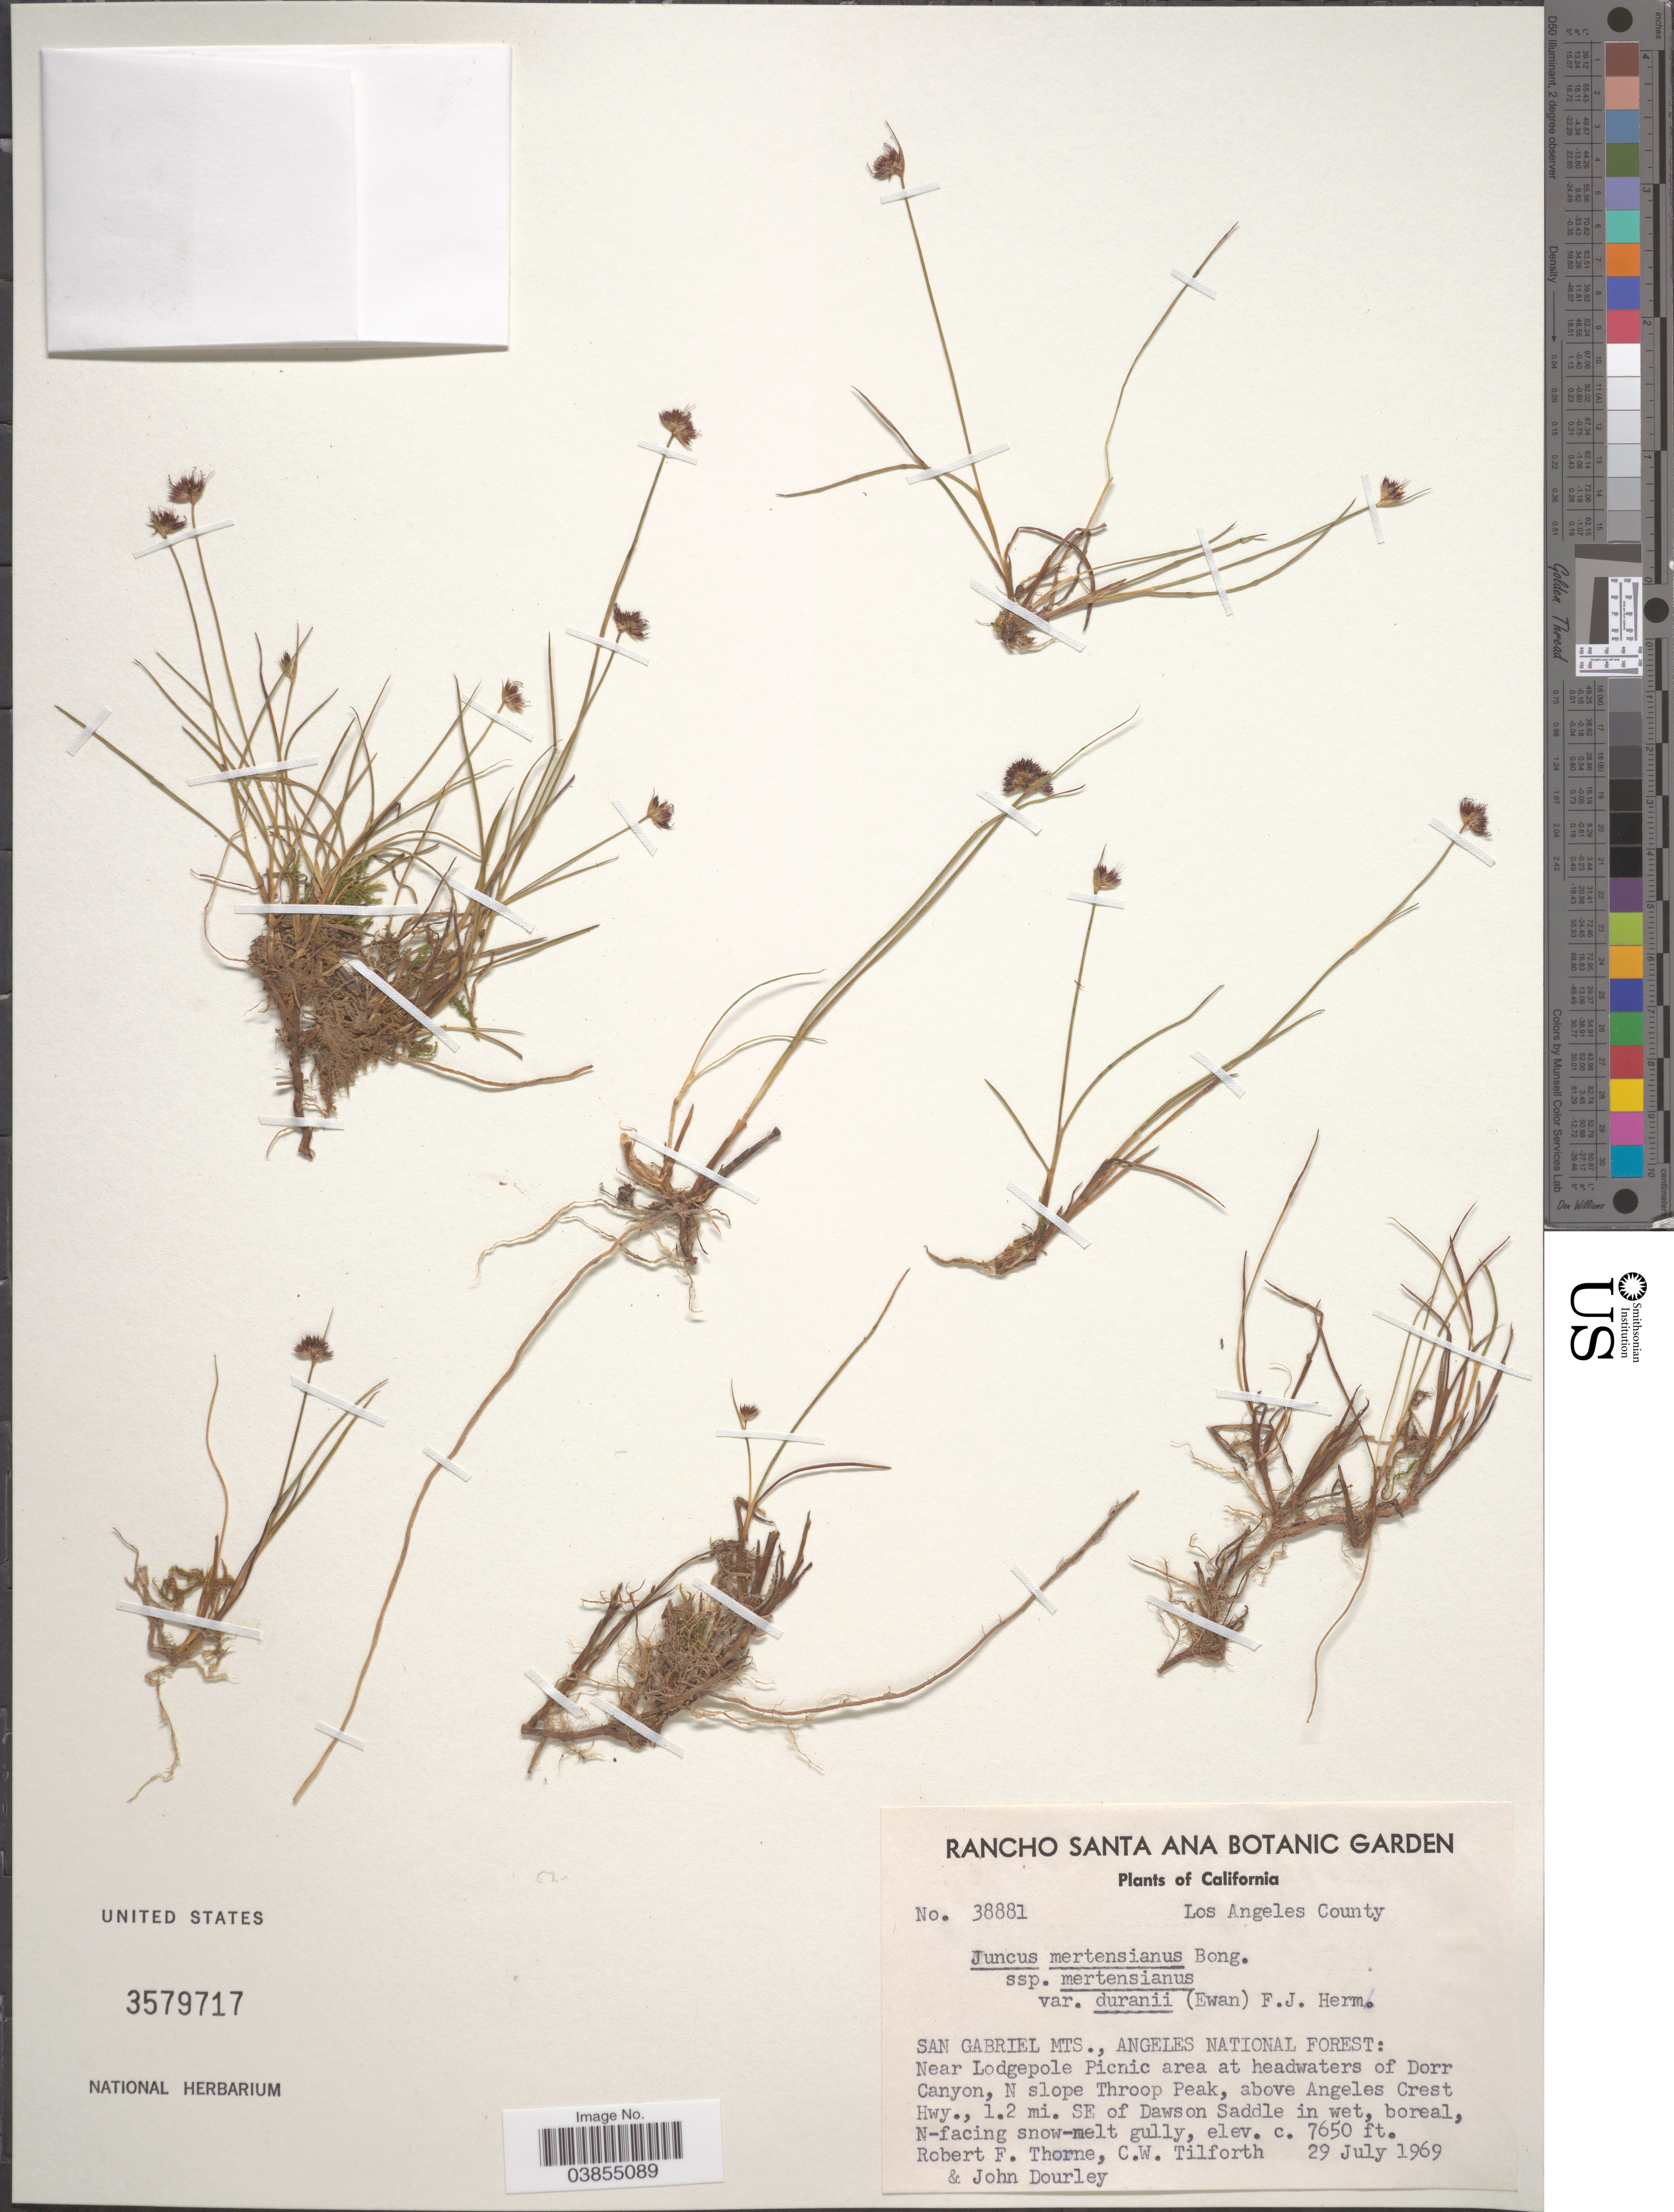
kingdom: Plantae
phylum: Tracheophyta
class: Liliopsida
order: Poales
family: Juncaceae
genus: Juncus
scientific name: Juncus mertensianus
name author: Bong.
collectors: R. F. Thorne, C. Tilforth & J. Dourley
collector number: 38881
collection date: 1969-07-29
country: United States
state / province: California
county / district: Los Angeles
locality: Los Angeles County. San Gabriel Mts., Angeles National Forest: Near Lodgepole Picnic area at headwaters of Dorr Canyon, N slope Throop Peak, above Angeles Crest Hwy., 1.2 mi. SE of Dawson Saddle in wet, boreal, N-facing snow-melt gully.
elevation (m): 2332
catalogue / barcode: US 3579717